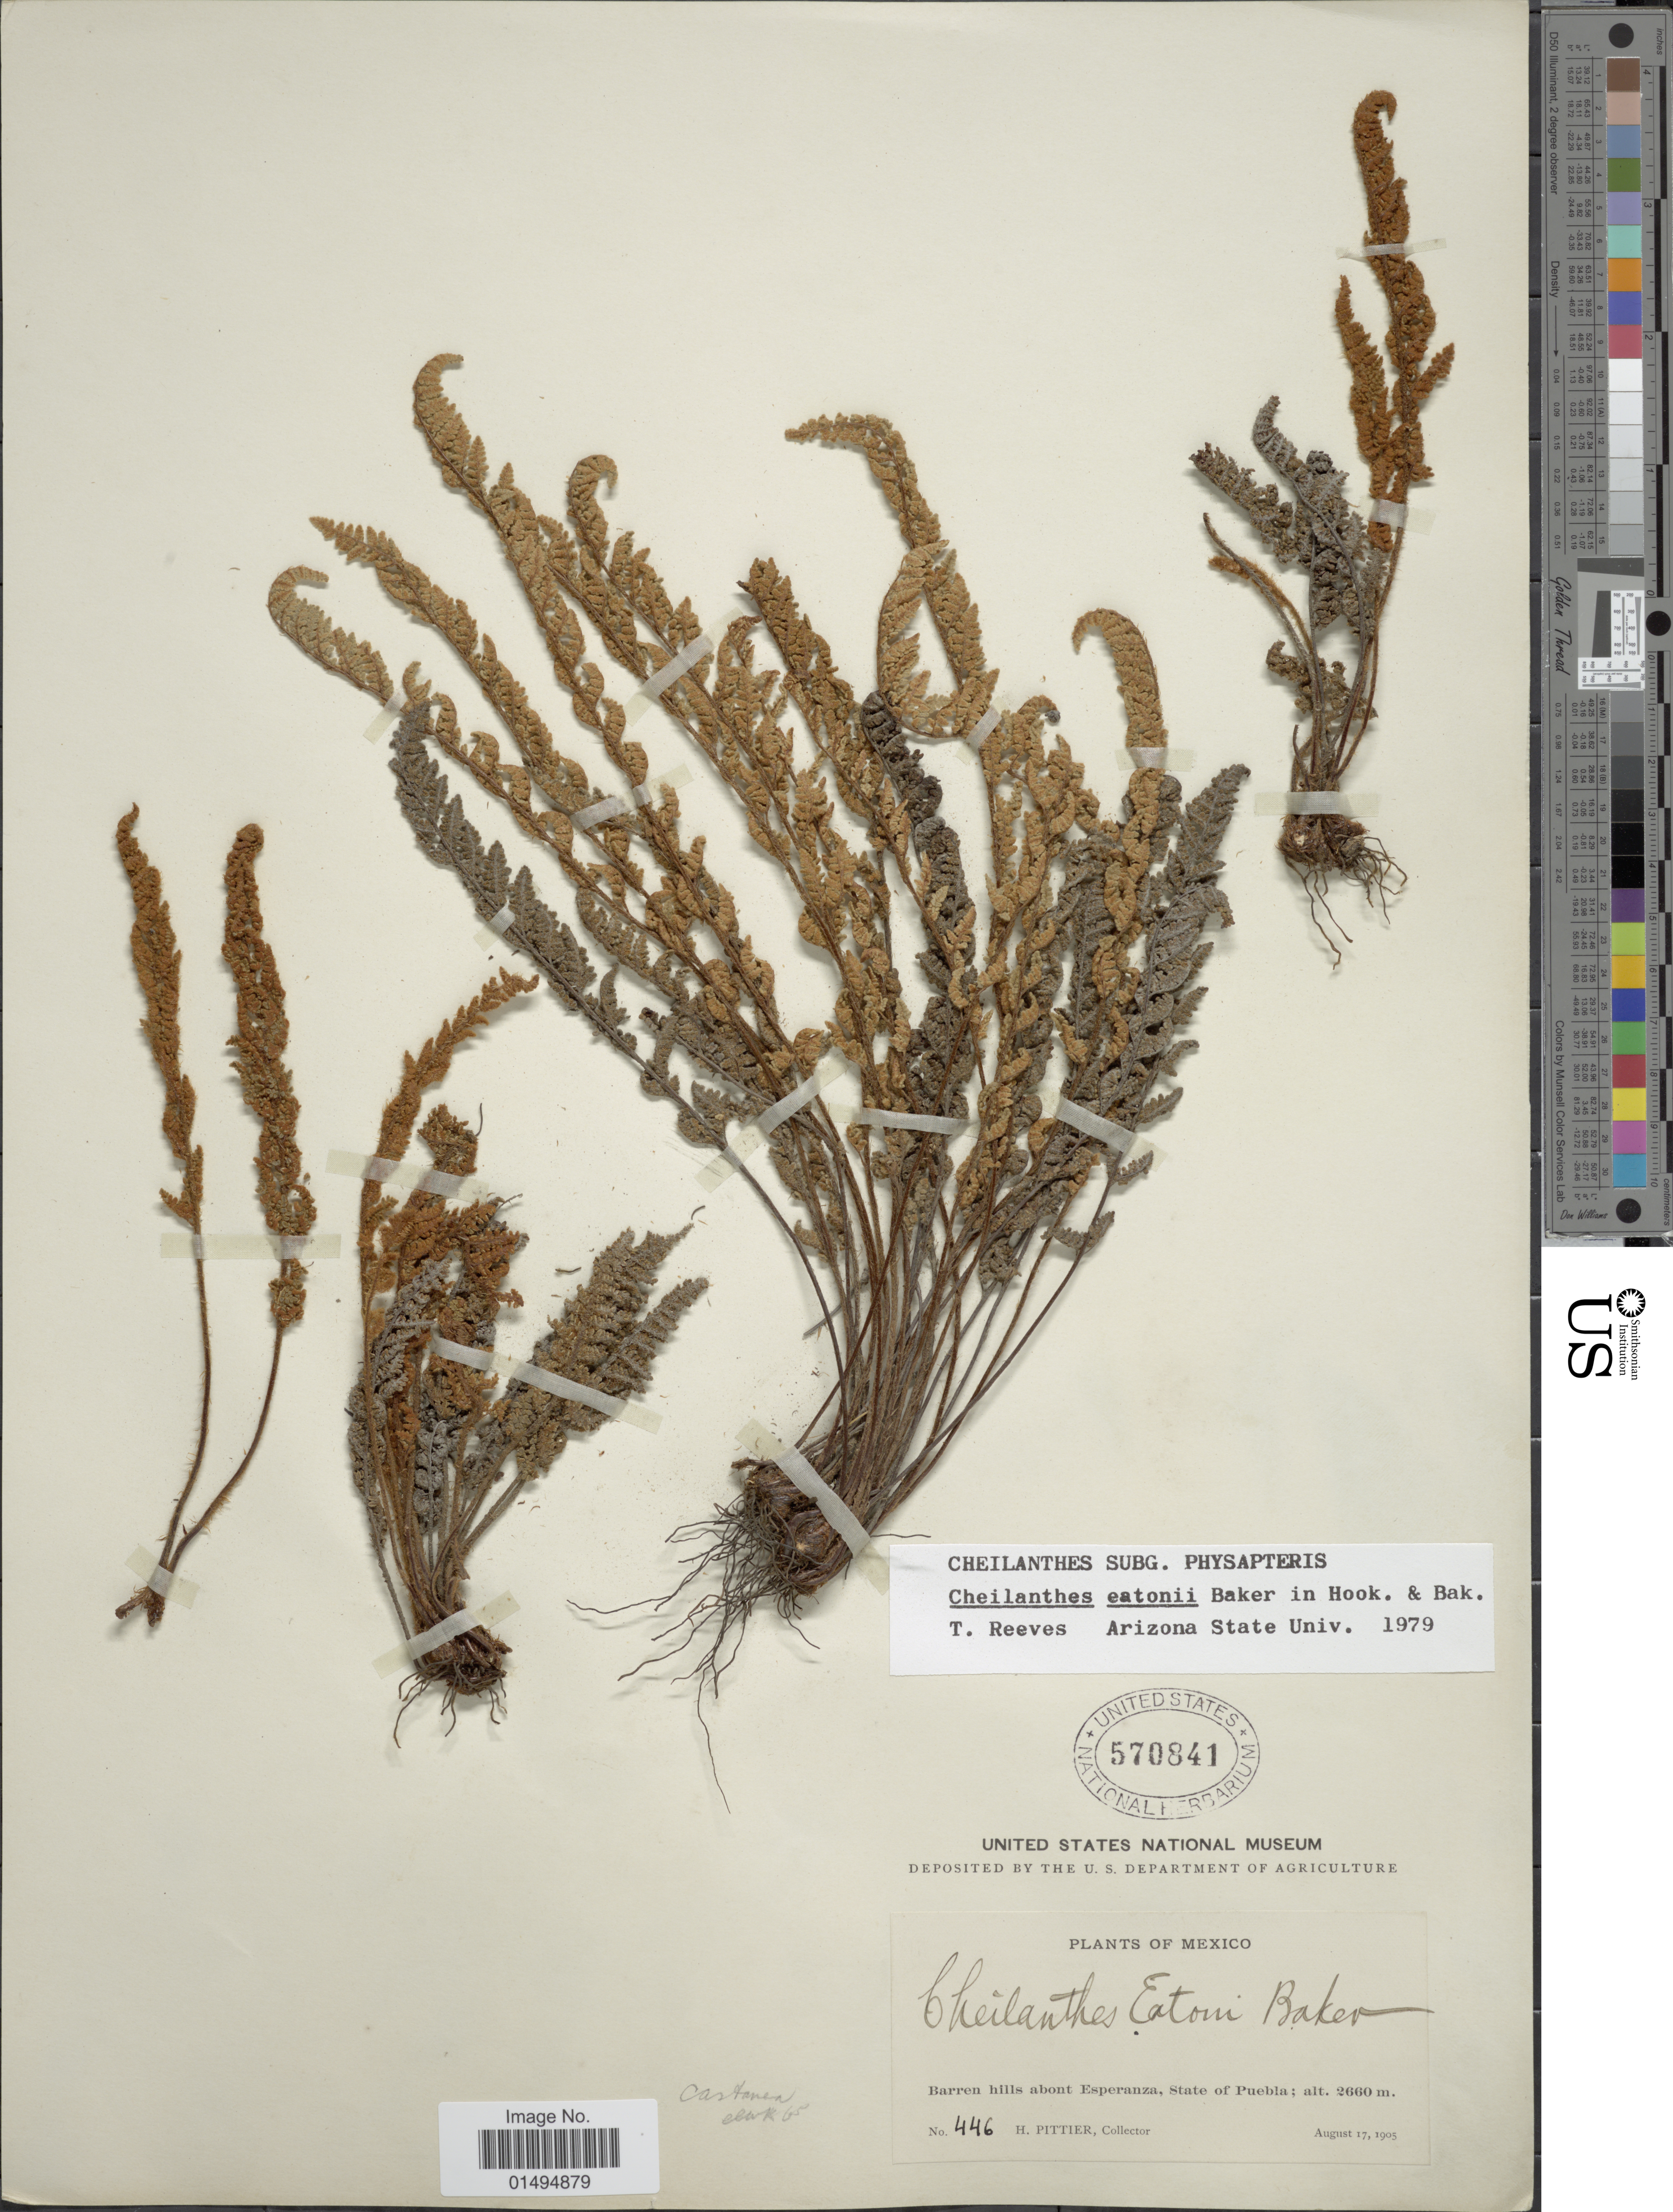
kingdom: Plantae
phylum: Tracheophyta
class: Polypodiopsida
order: Polypodiales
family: Pteridaceae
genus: Myriopteris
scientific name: Myriopteris rufa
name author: Fée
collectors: H. F. Pittier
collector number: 446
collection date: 1905-08-17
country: Mexico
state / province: Puebla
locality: Barren hills abont Esperanza, State of Puebla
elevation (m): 2660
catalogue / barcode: US 570841